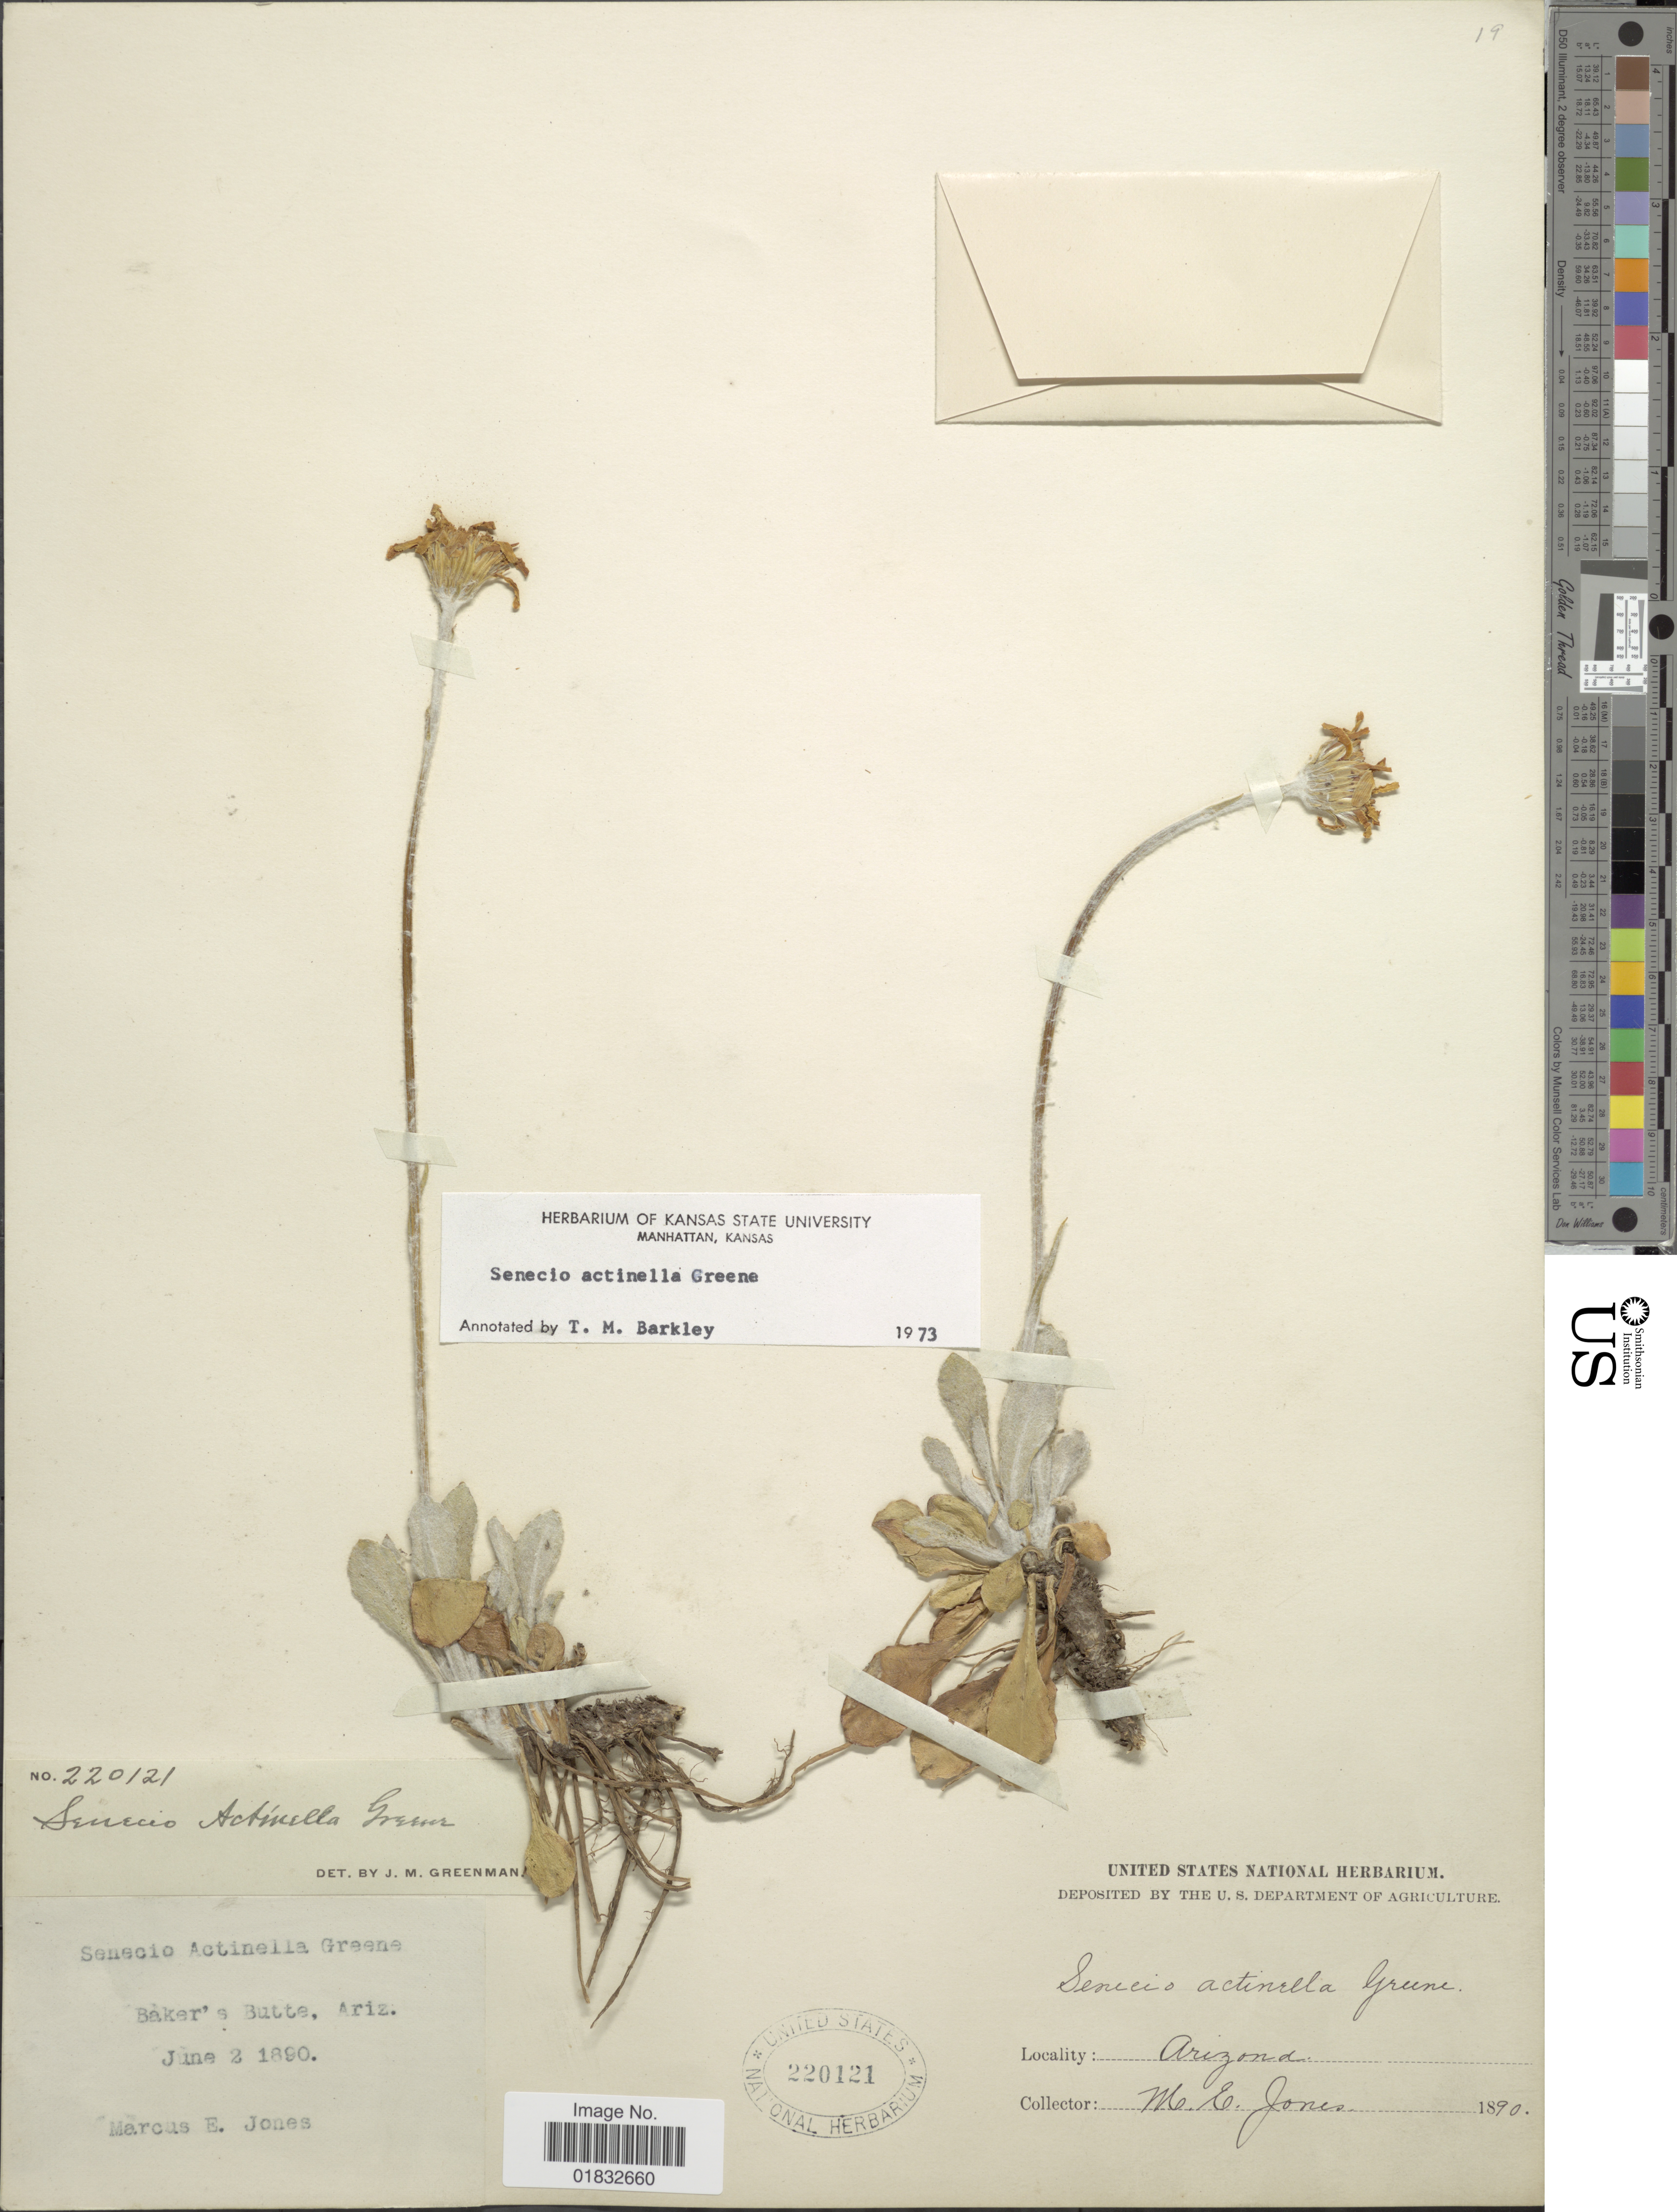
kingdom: Plantae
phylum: Tracheophyta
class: Magnoliopsida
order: Asterales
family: Asteraceae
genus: Senecio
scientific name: Senecio actinella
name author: Greene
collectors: M. E. Jones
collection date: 1890-06-02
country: United States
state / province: Arizona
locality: Baker's Butte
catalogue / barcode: US 220121